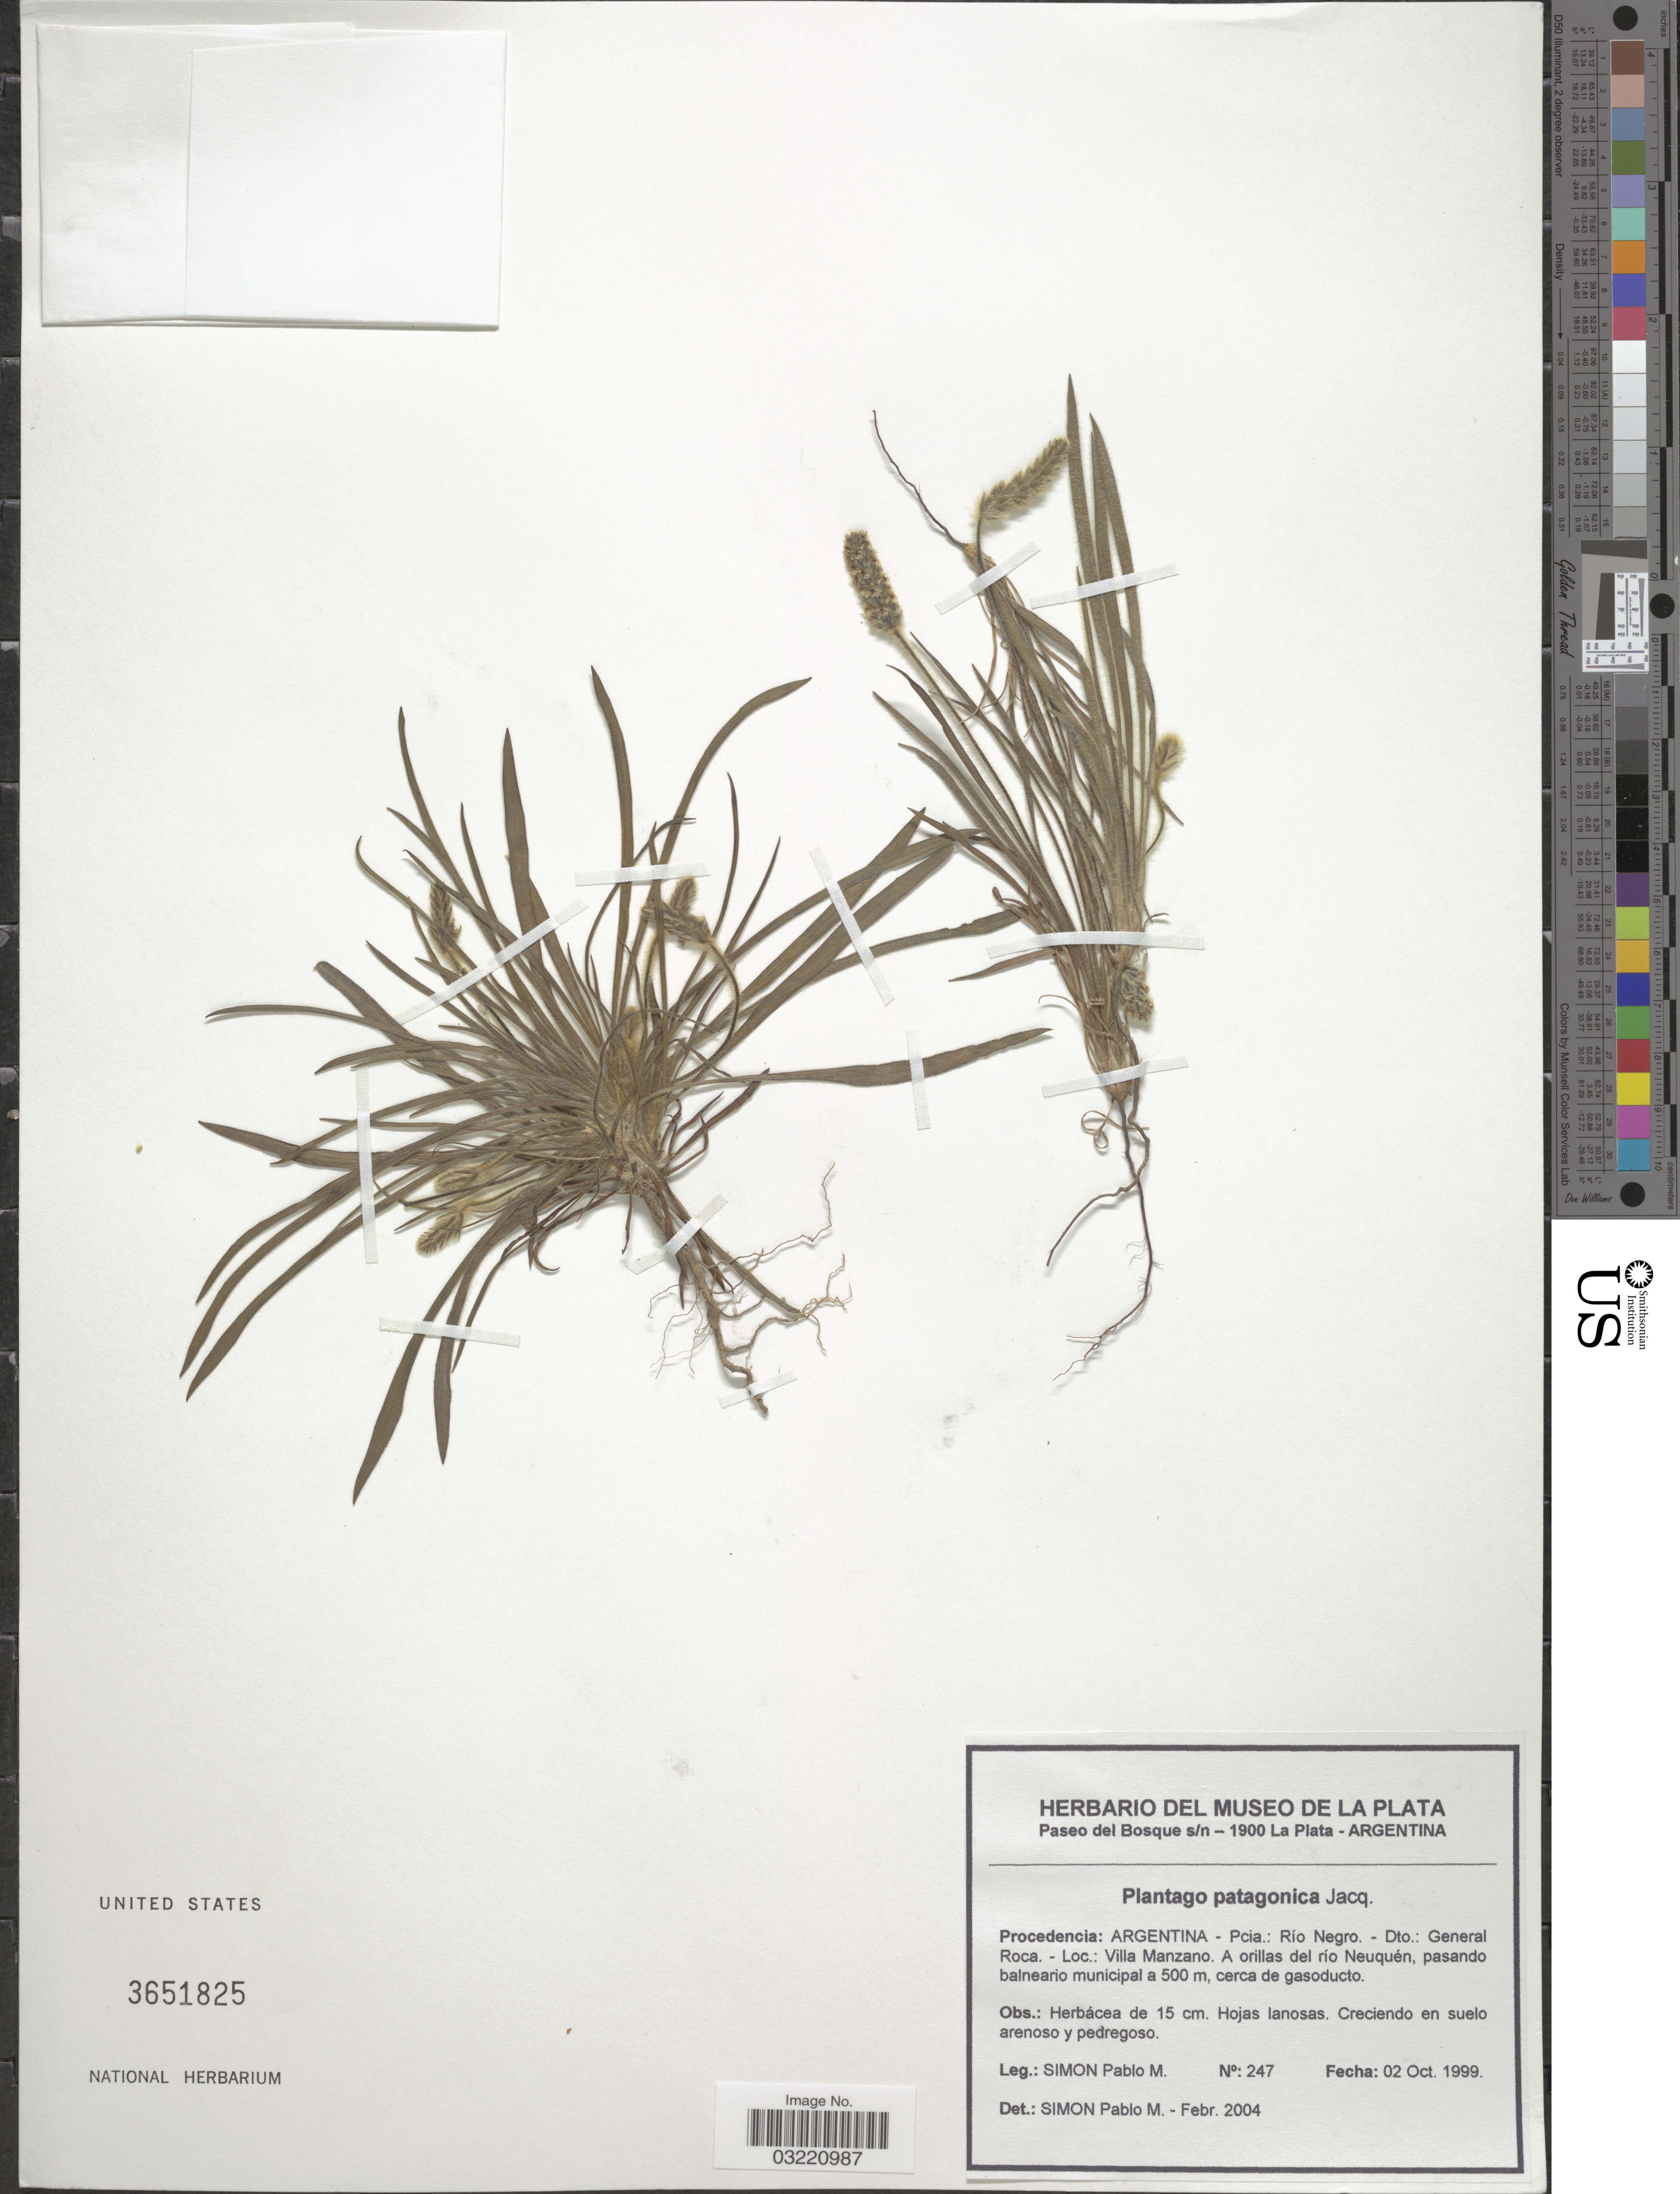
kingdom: Plantae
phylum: Tracheophyta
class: Magnoliopsida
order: Lamiales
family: Plantaginaceae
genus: Plantago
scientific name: Plantago patagonica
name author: Jacq.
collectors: S. Pablo M.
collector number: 247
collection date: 1999-10-02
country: Argentina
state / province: Rio Negro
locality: Dto.: General Roca. Villa Manzano. A orillas del río Neuquén, pasando balneario municipal a 500 m.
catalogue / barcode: US 3651825